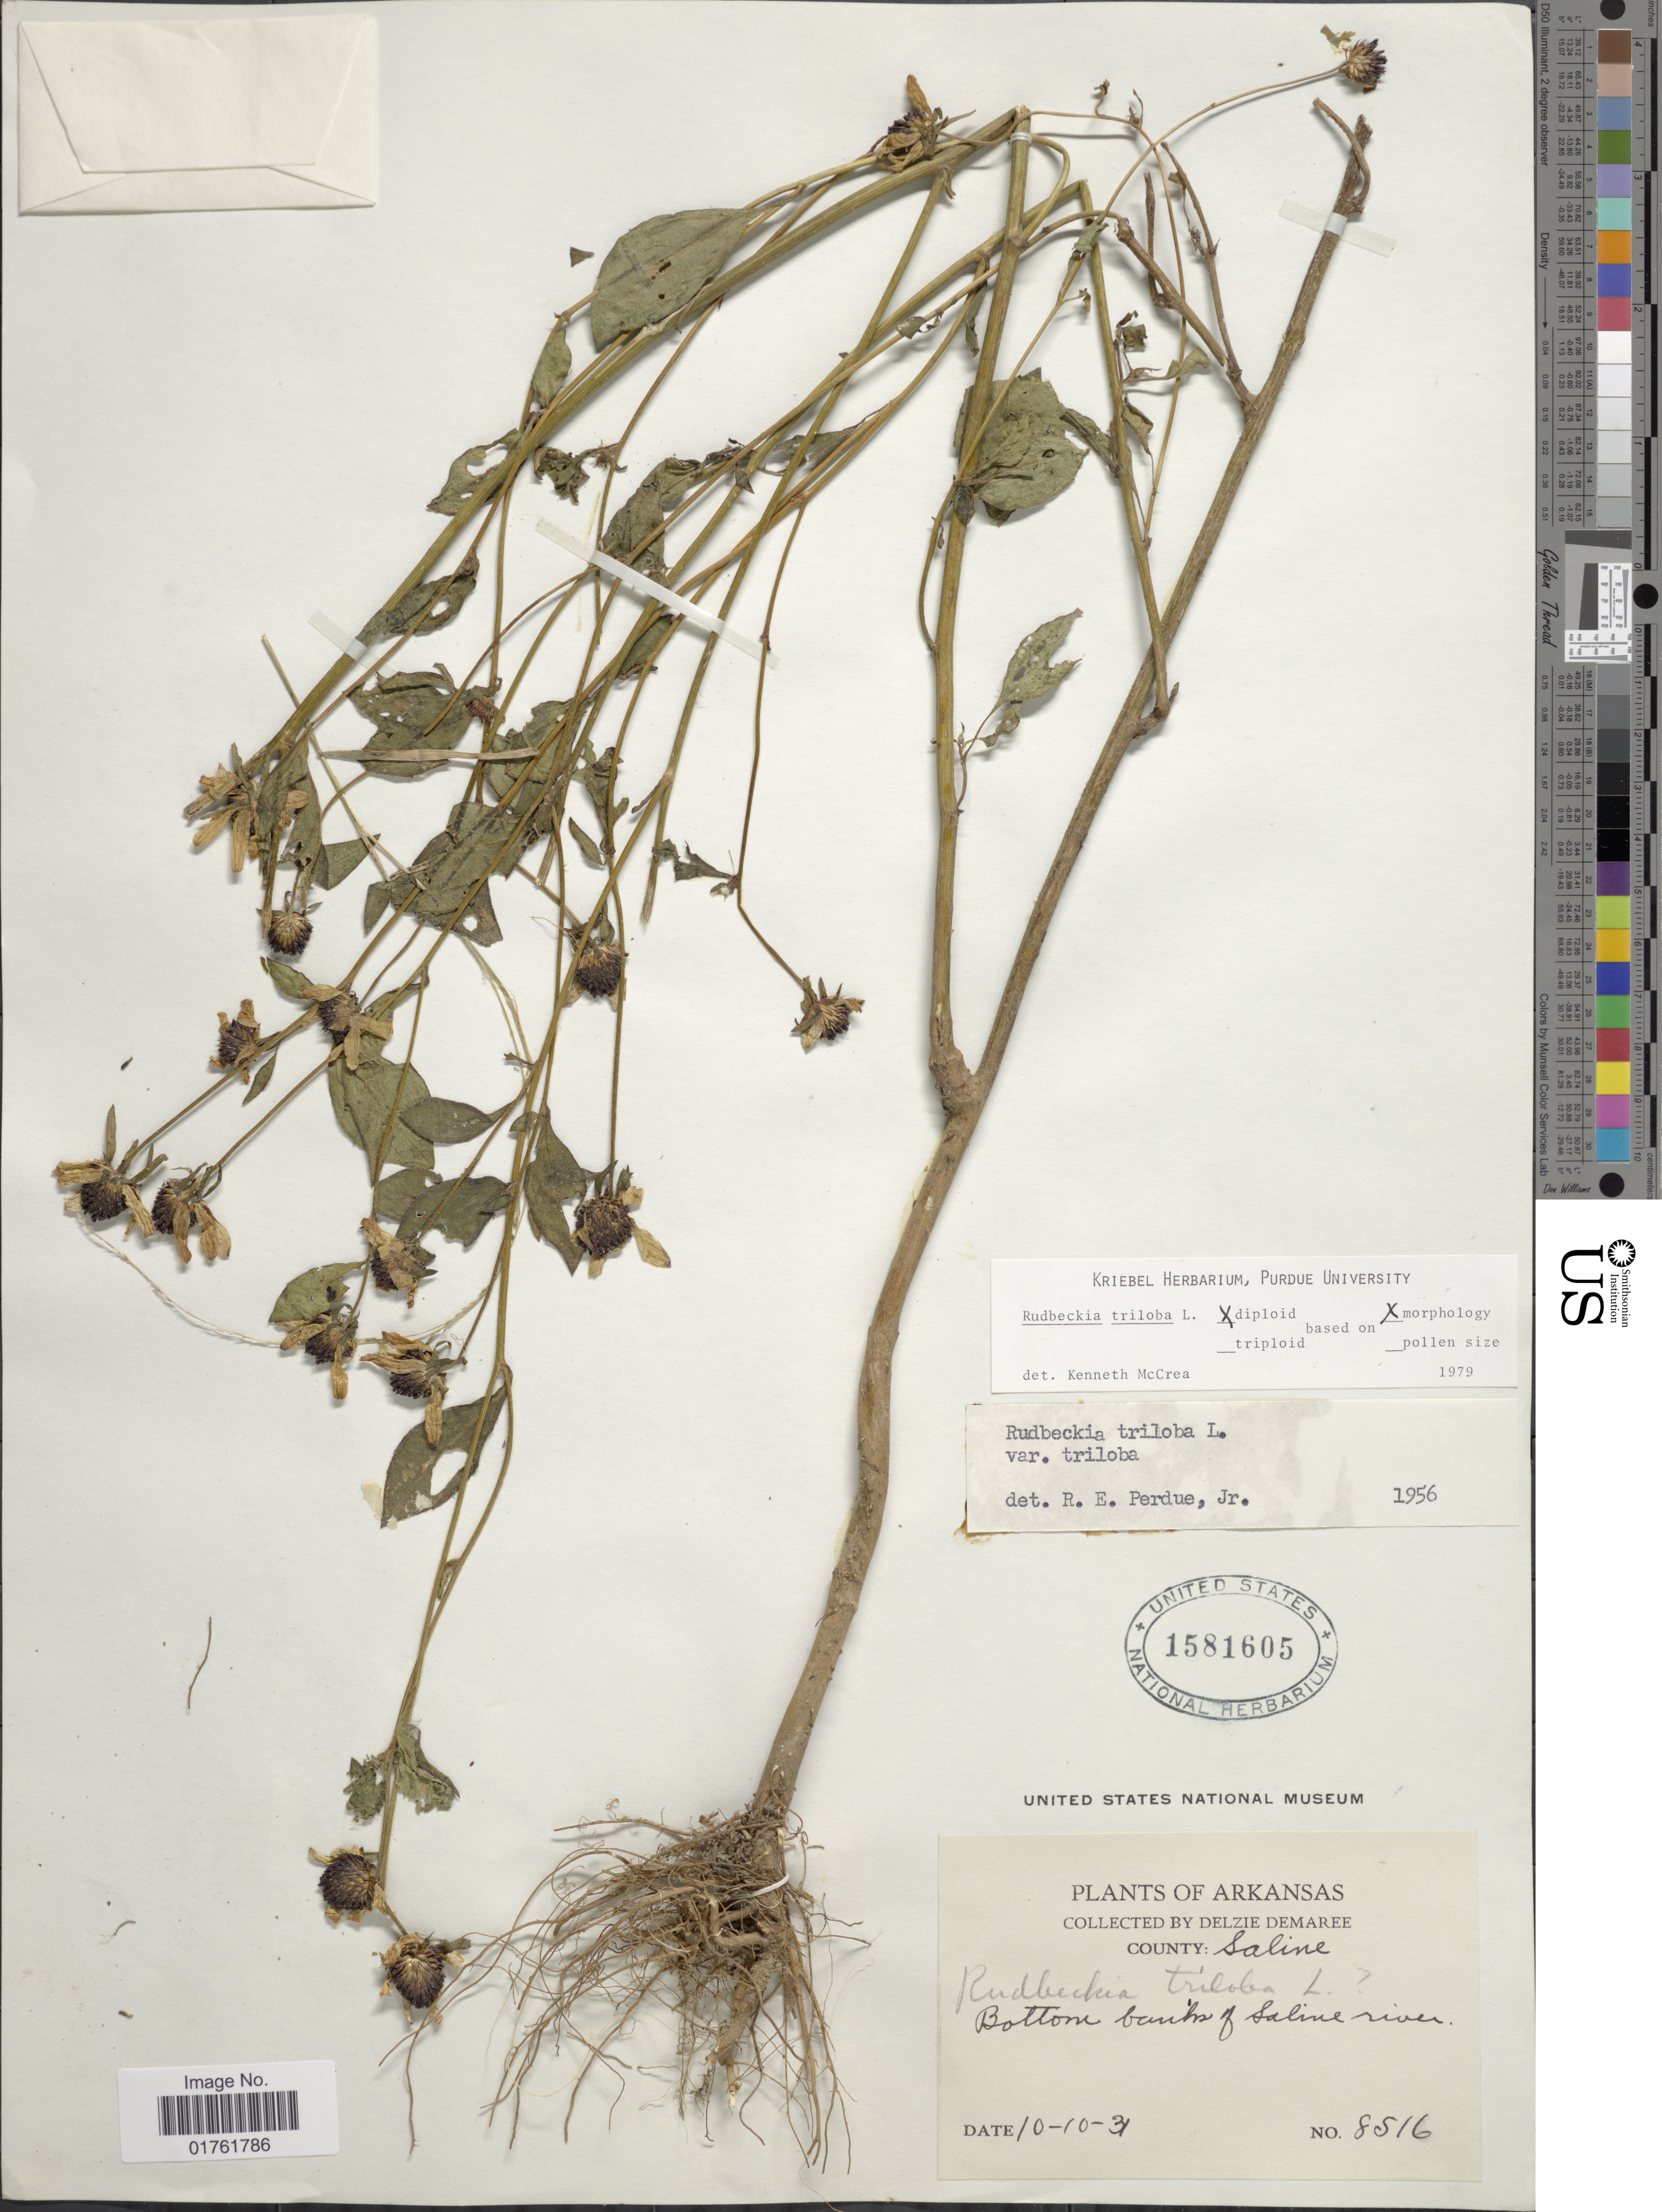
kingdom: Plantae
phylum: Tracheophyta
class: Magnoliopsida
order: Asterales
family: Asteraceae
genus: Rudbeckia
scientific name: Rudbeckia triloba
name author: L.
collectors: D. Demaree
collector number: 8516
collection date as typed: Transcribed d/m/y: 10/10/31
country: United States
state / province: Arkansas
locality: County: Saline, Bottom banks of Saline river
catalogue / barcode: US 1581605